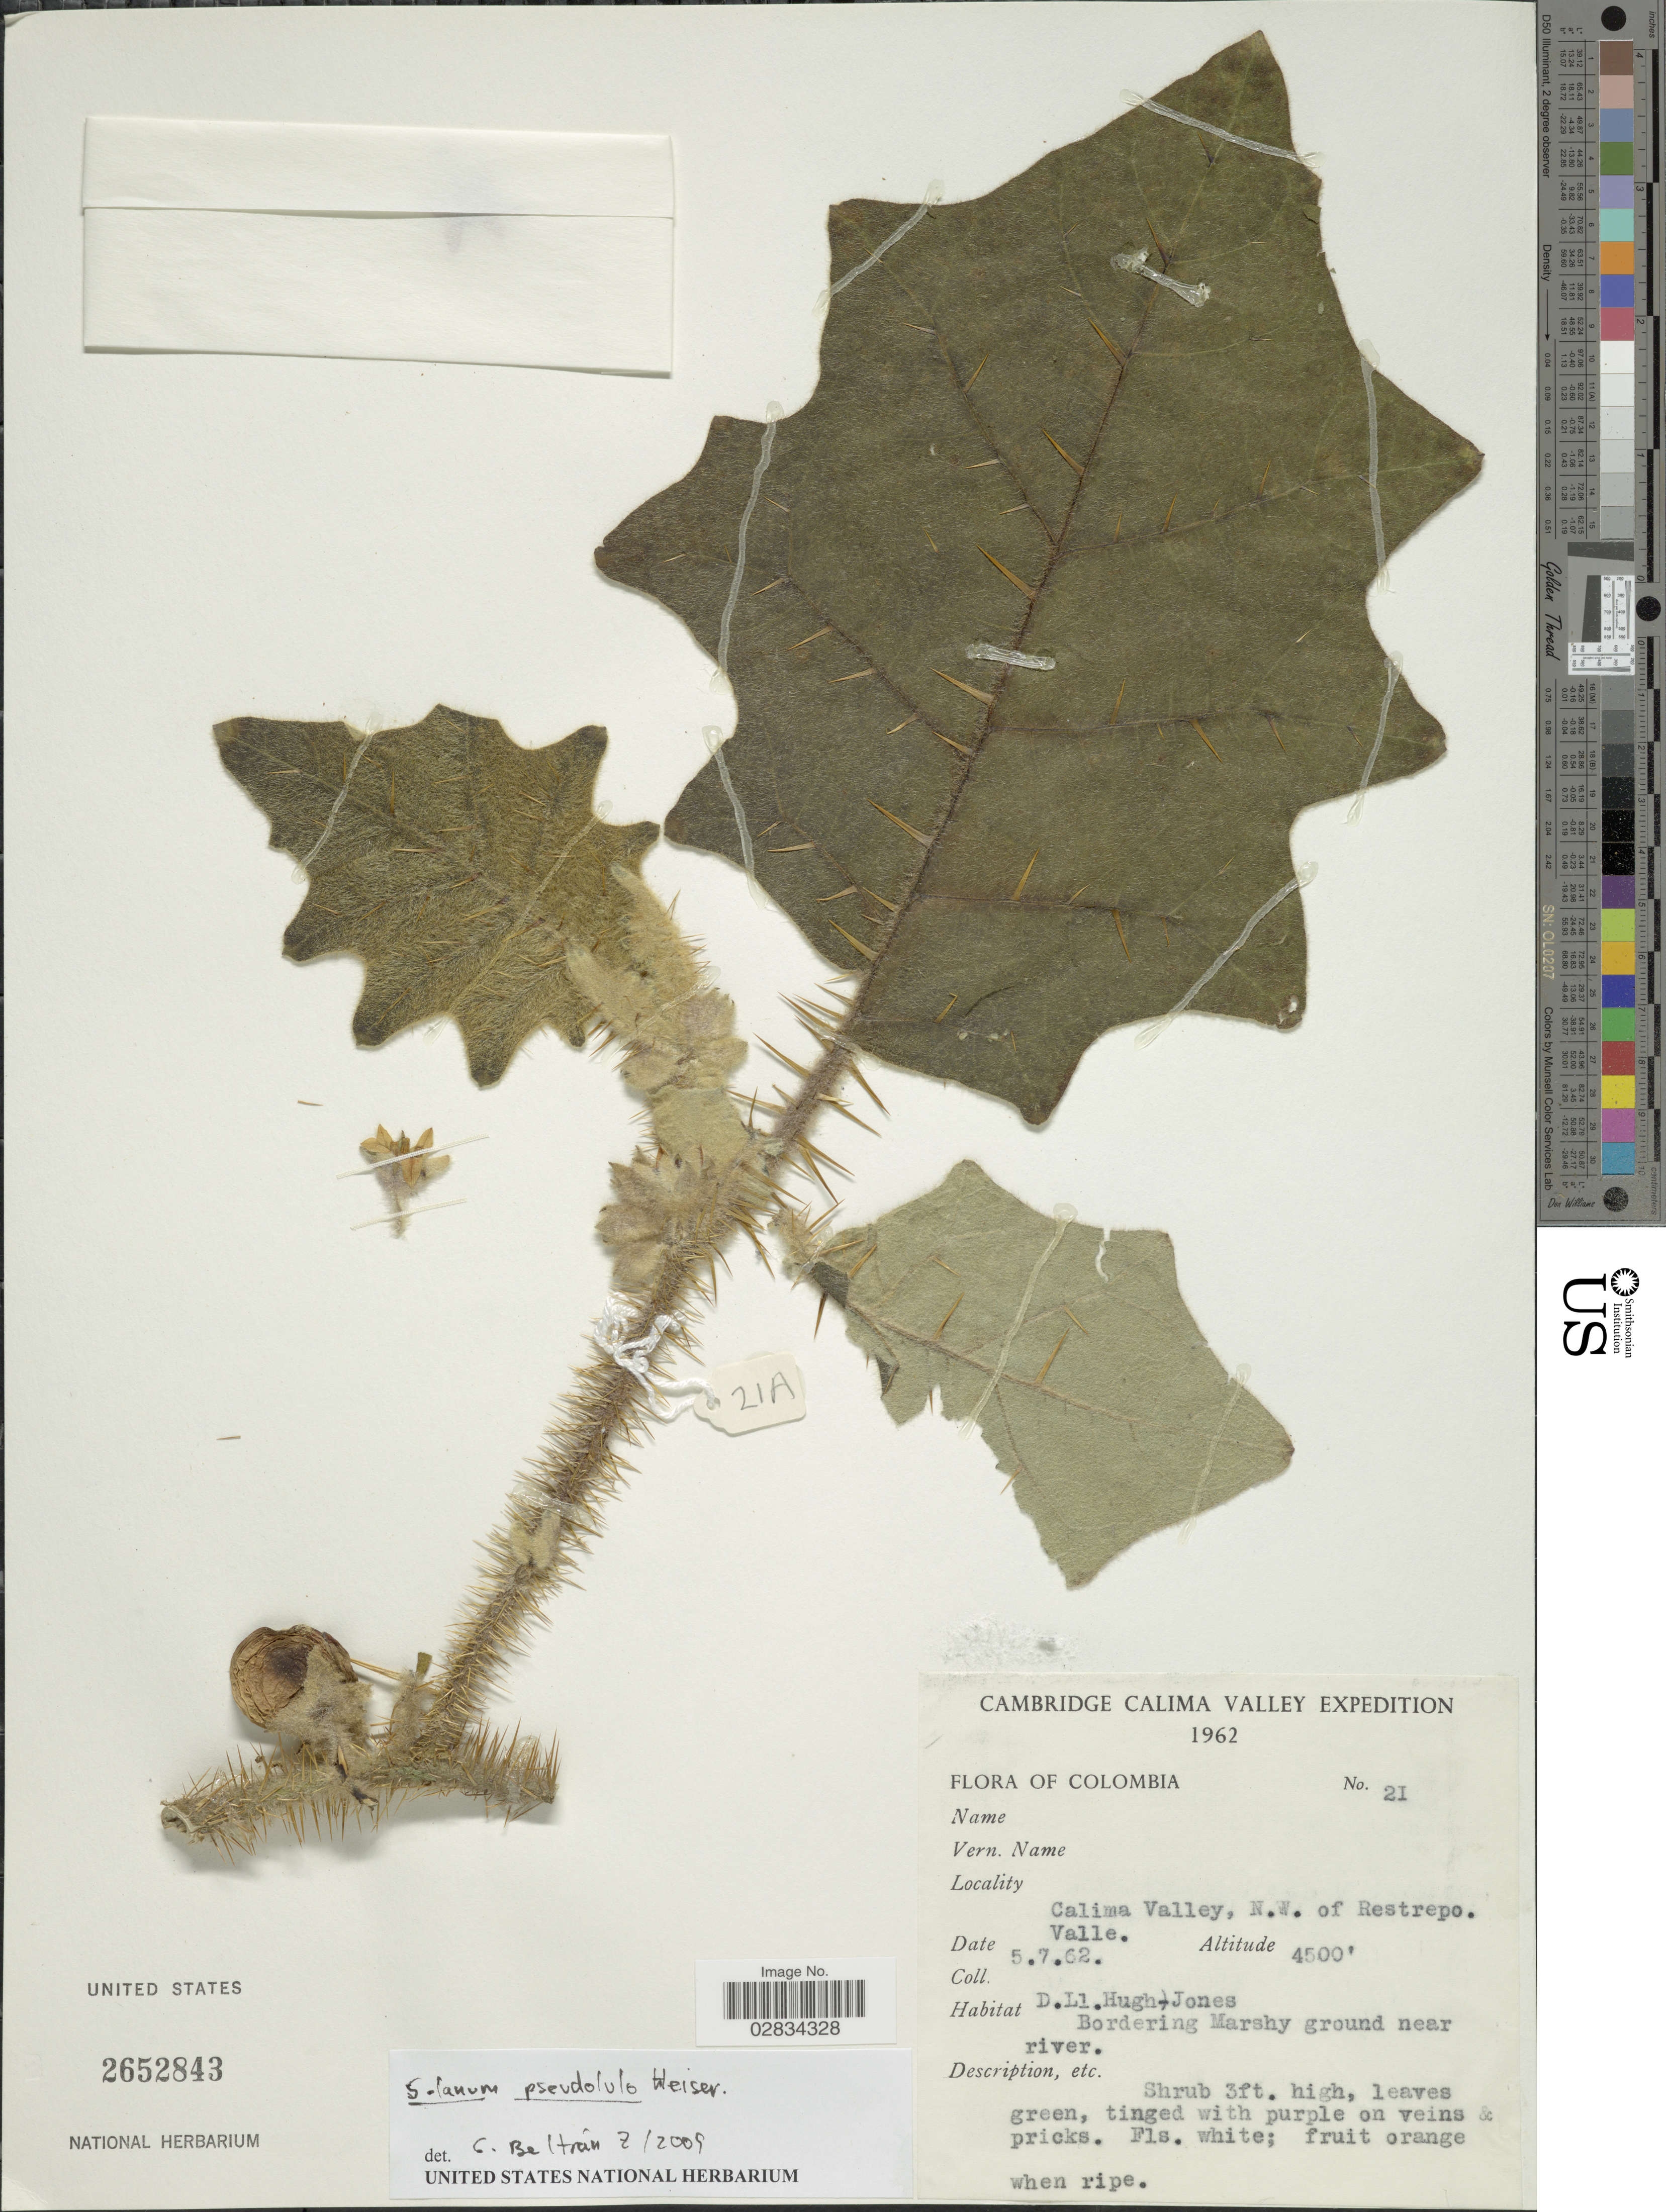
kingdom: Plantae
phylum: Tracheophyta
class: Magnoliopsida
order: Solanales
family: Solanaceae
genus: Solanum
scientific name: Solanum pseudolulo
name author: Heiser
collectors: D. Hugh-Jones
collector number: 21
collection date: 1962-07-05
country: Colombia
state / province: Valle del Cauca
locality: Cambridge Calima Valley. Calima Valley, N.W. of Restrepo. Valle.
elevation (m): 1372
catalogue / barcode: US 2652843